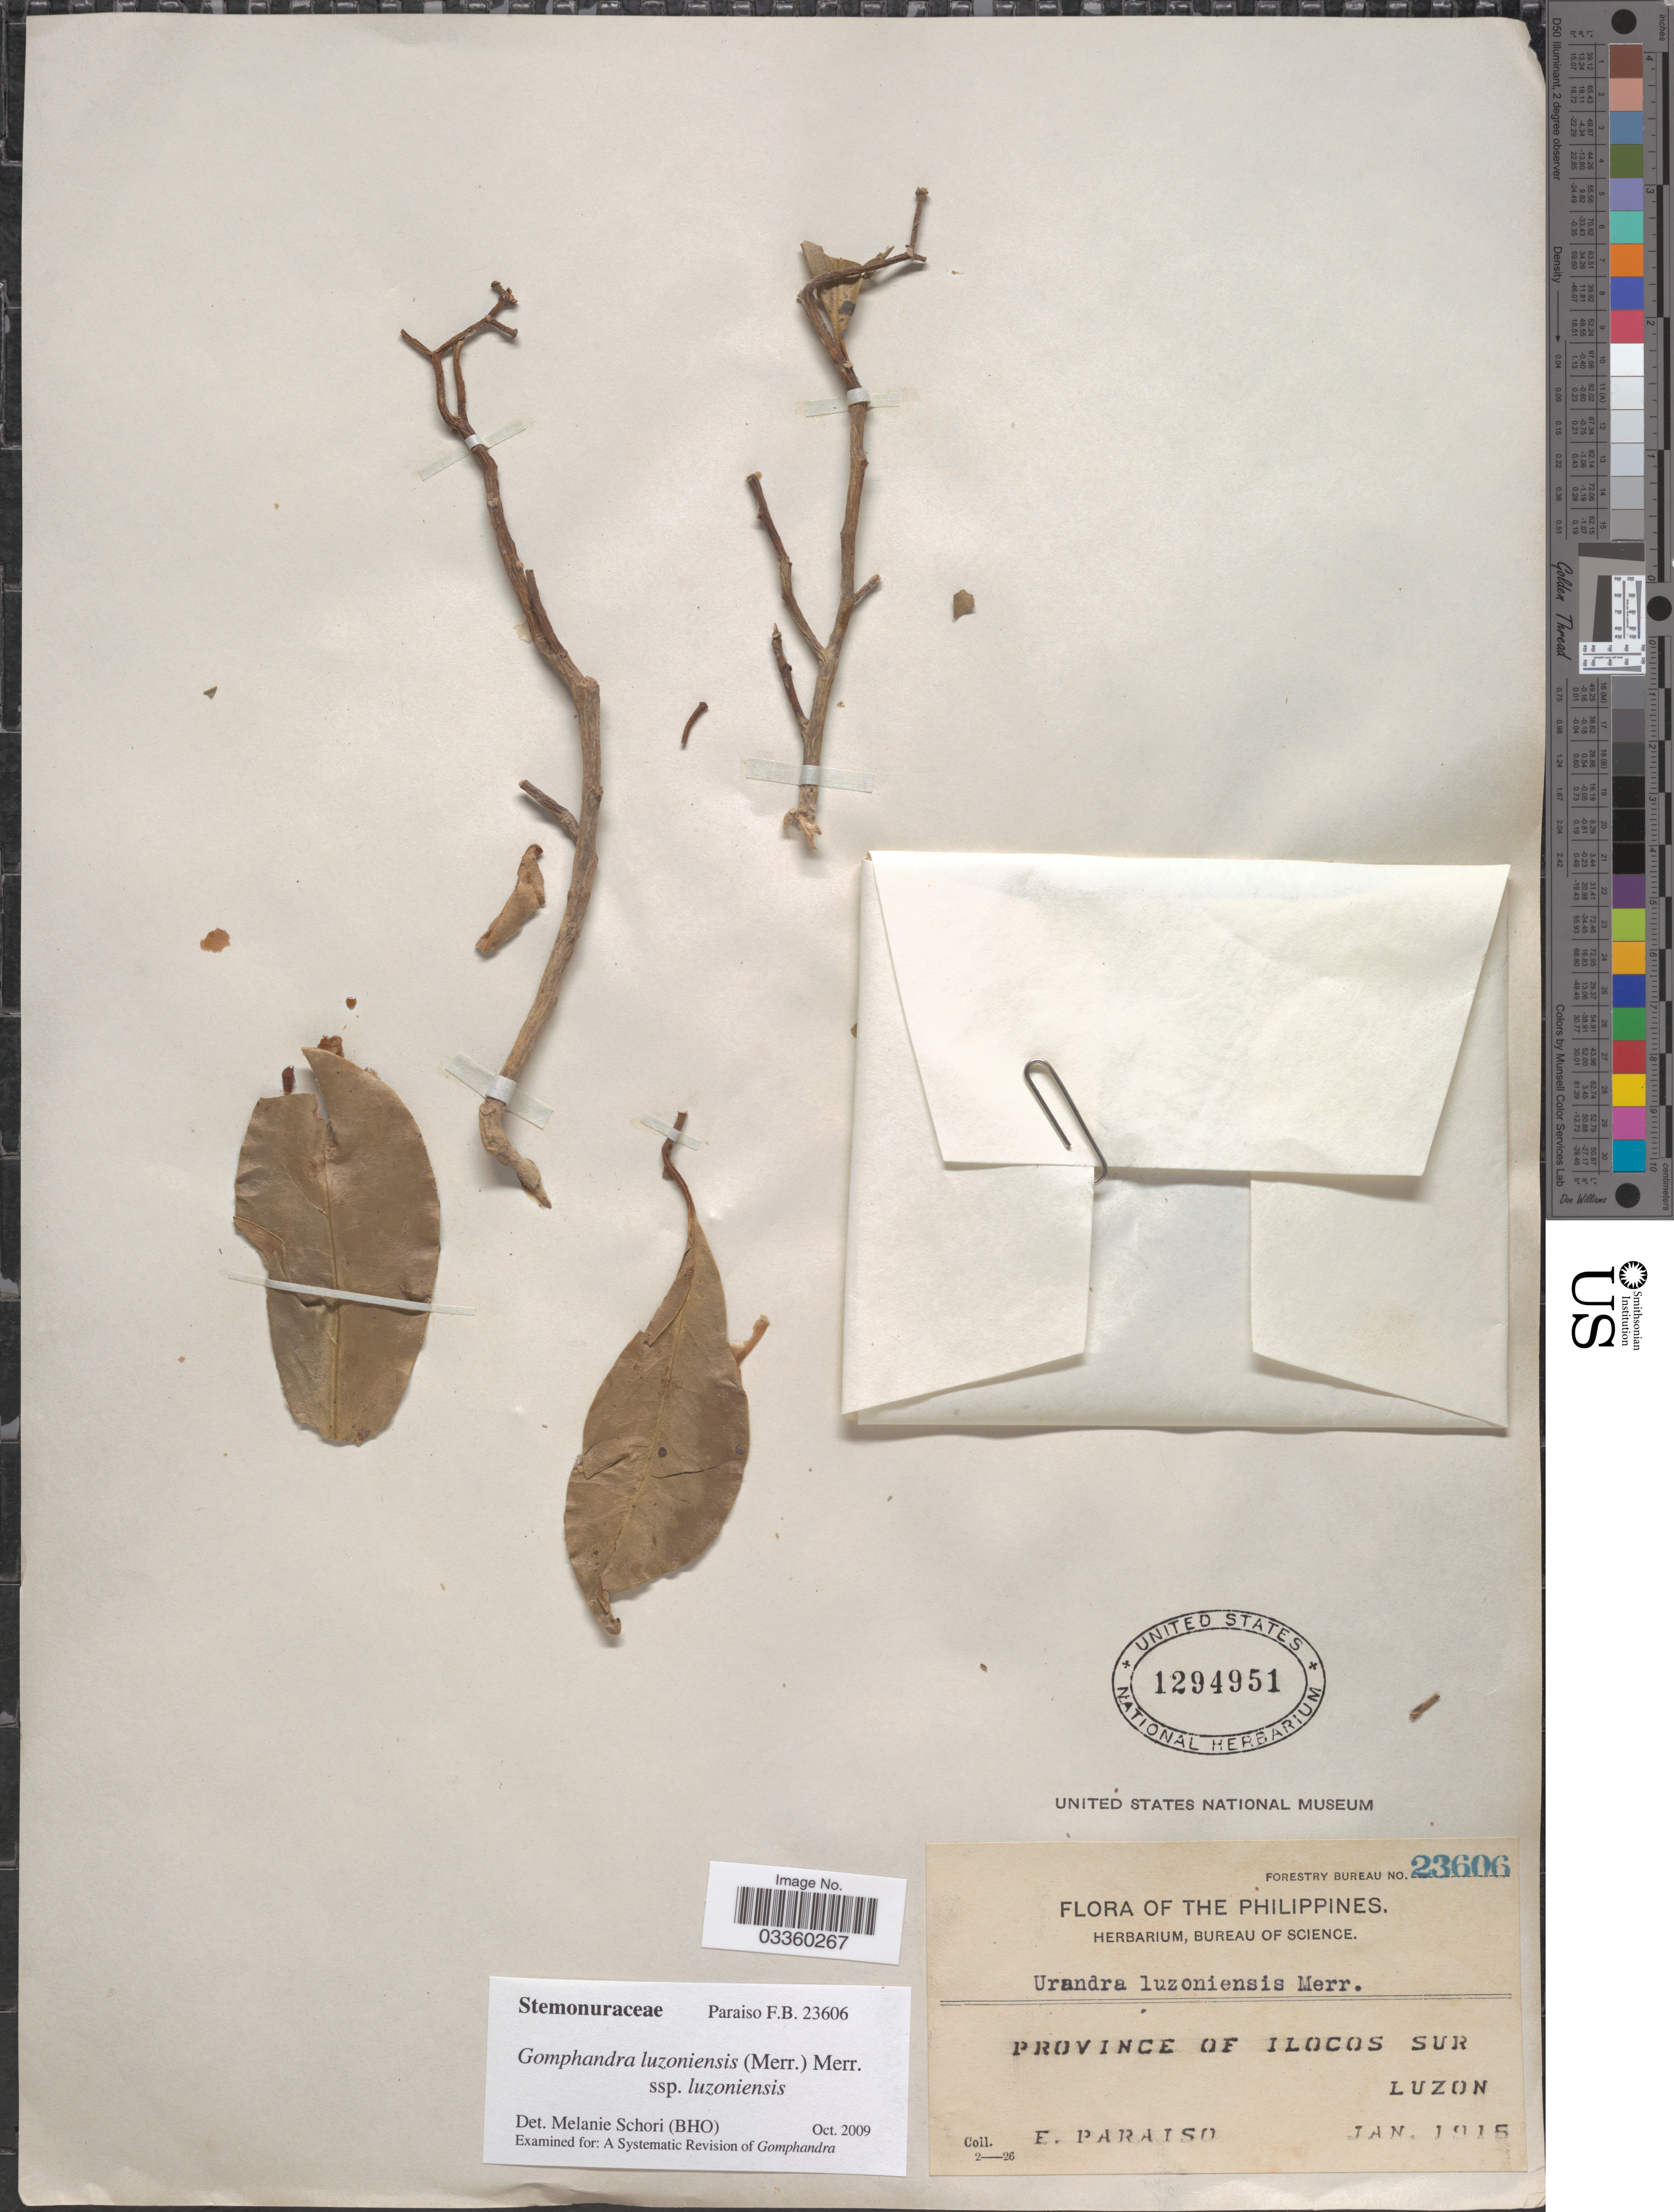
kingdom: Plantae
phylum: Tracheophyta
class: Magnoliopsida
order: Cardiopteridales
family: Stemonuraceae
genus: Gomphandra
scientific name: Gomphandra luzoniensis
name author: (Merr.) Merr.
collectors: E. Paraiso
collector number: Forestry Bureau 23606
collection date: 1915-01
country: Philippines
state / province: Ilocos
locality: Province of Ilocos Sur. Luzon.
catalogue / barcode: US 1294951